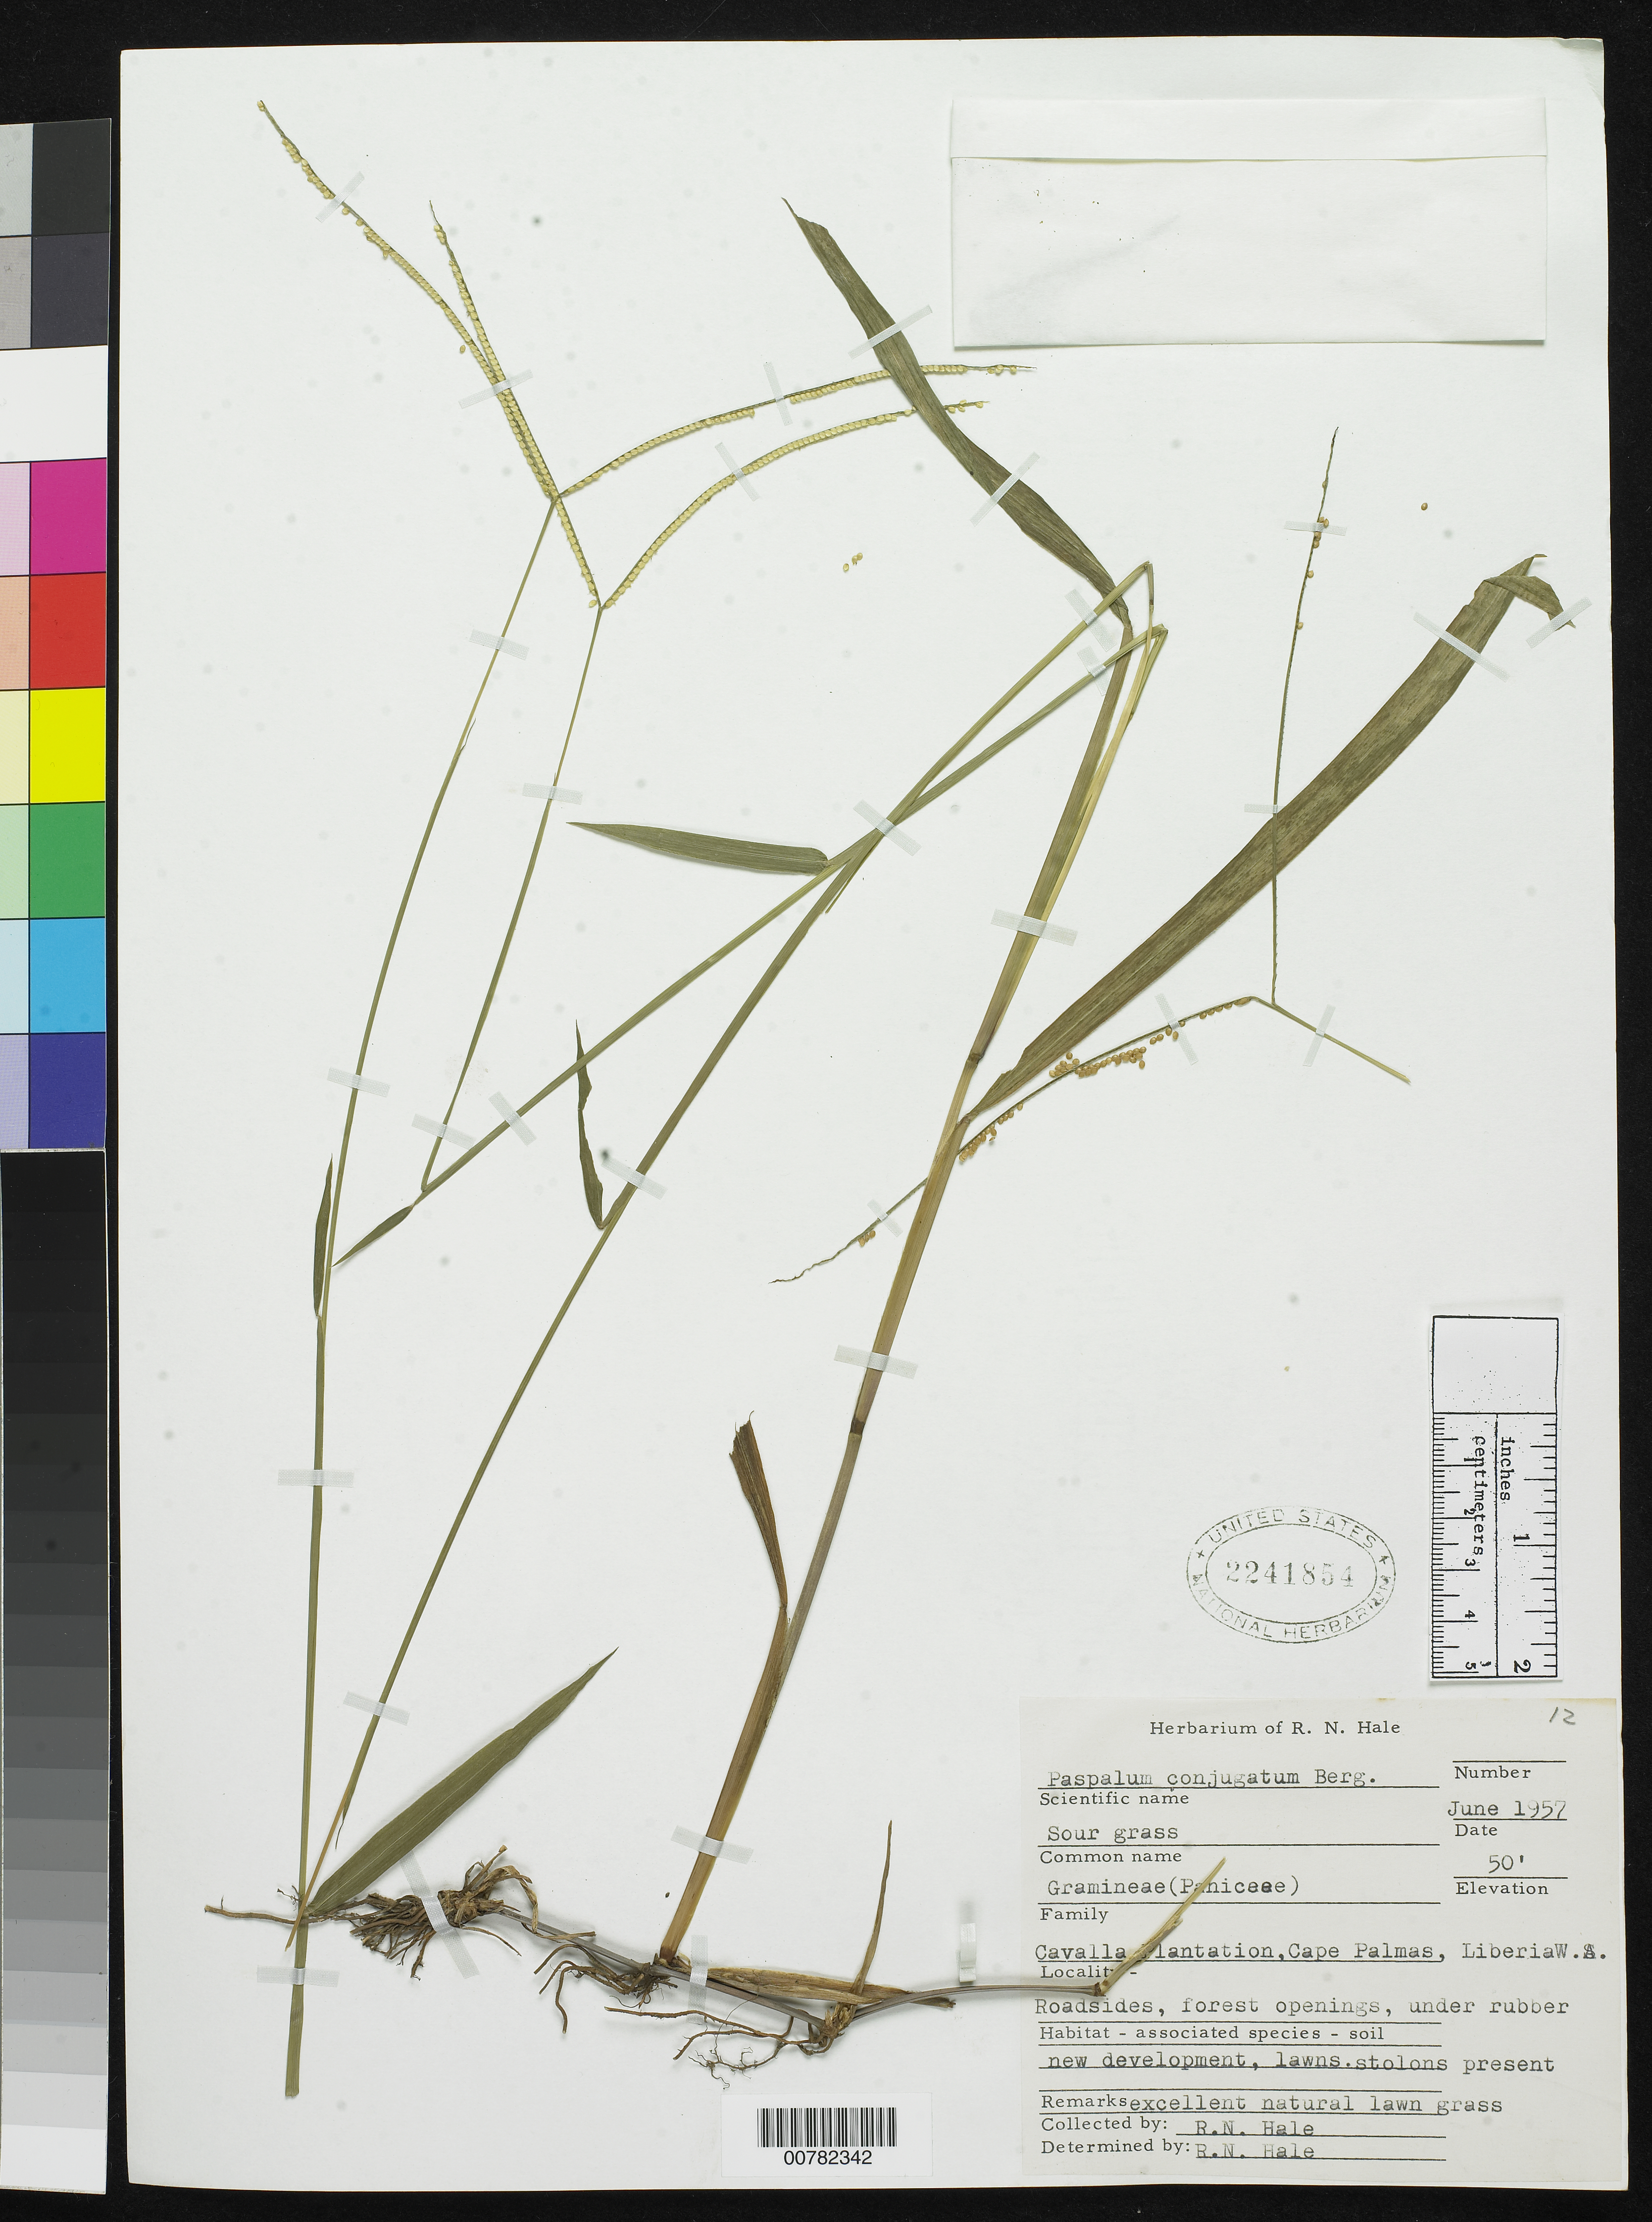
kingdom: Plantae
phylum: Tracheophyta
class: Liliopsida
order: Poales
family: Poaceae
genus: Paspalum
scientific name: Paspalum conjugatum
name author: P.J. Bergius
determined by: Hale, R. N.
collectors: R. N. Hale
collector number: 12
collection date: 1957-06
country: Liberia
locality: Cavalla Plantation, Cape Palmas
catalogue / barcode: US 2241854